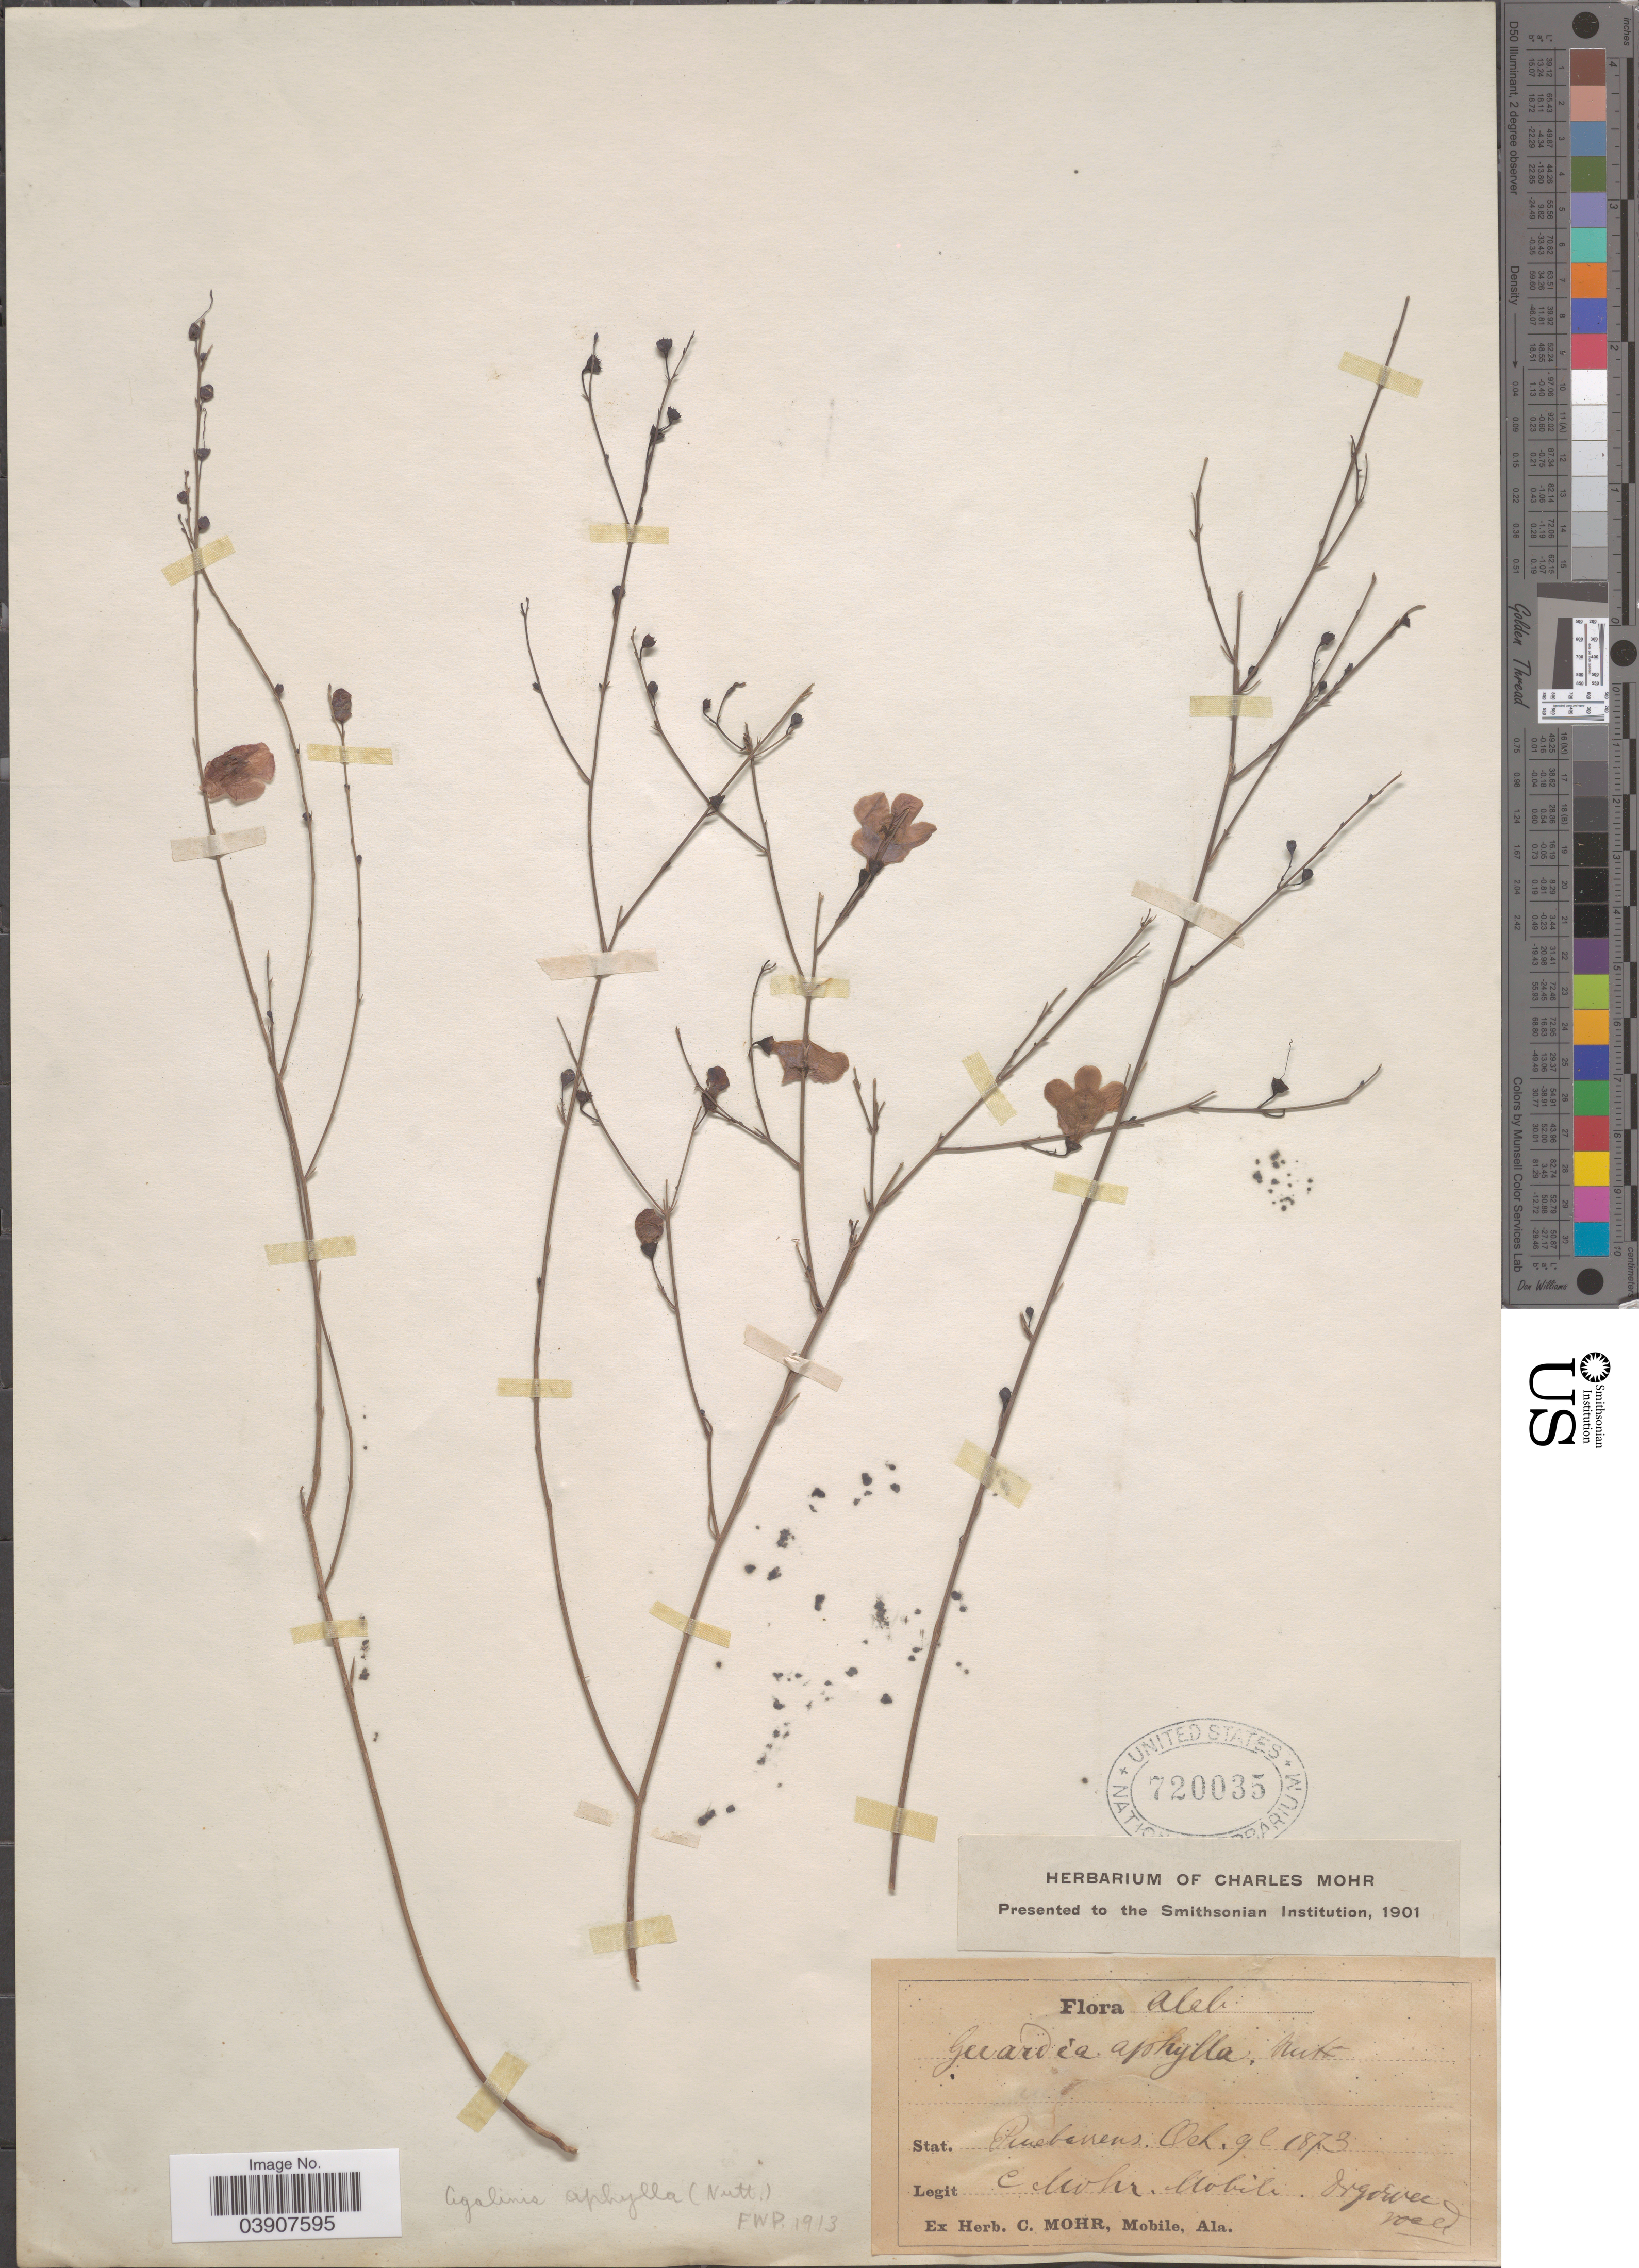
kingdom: Plantae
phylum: Tracheophyta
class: Magnoliopsida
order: Lamiales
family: Orobanchaceae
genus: Agalinis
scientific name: Agalinis aphylla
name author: (Nutt.) Raf.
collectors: C. T. Mohr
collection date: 1873-10-09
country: United States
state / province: Alabama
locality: Stat. Pine barrens.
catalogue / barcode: US 720035